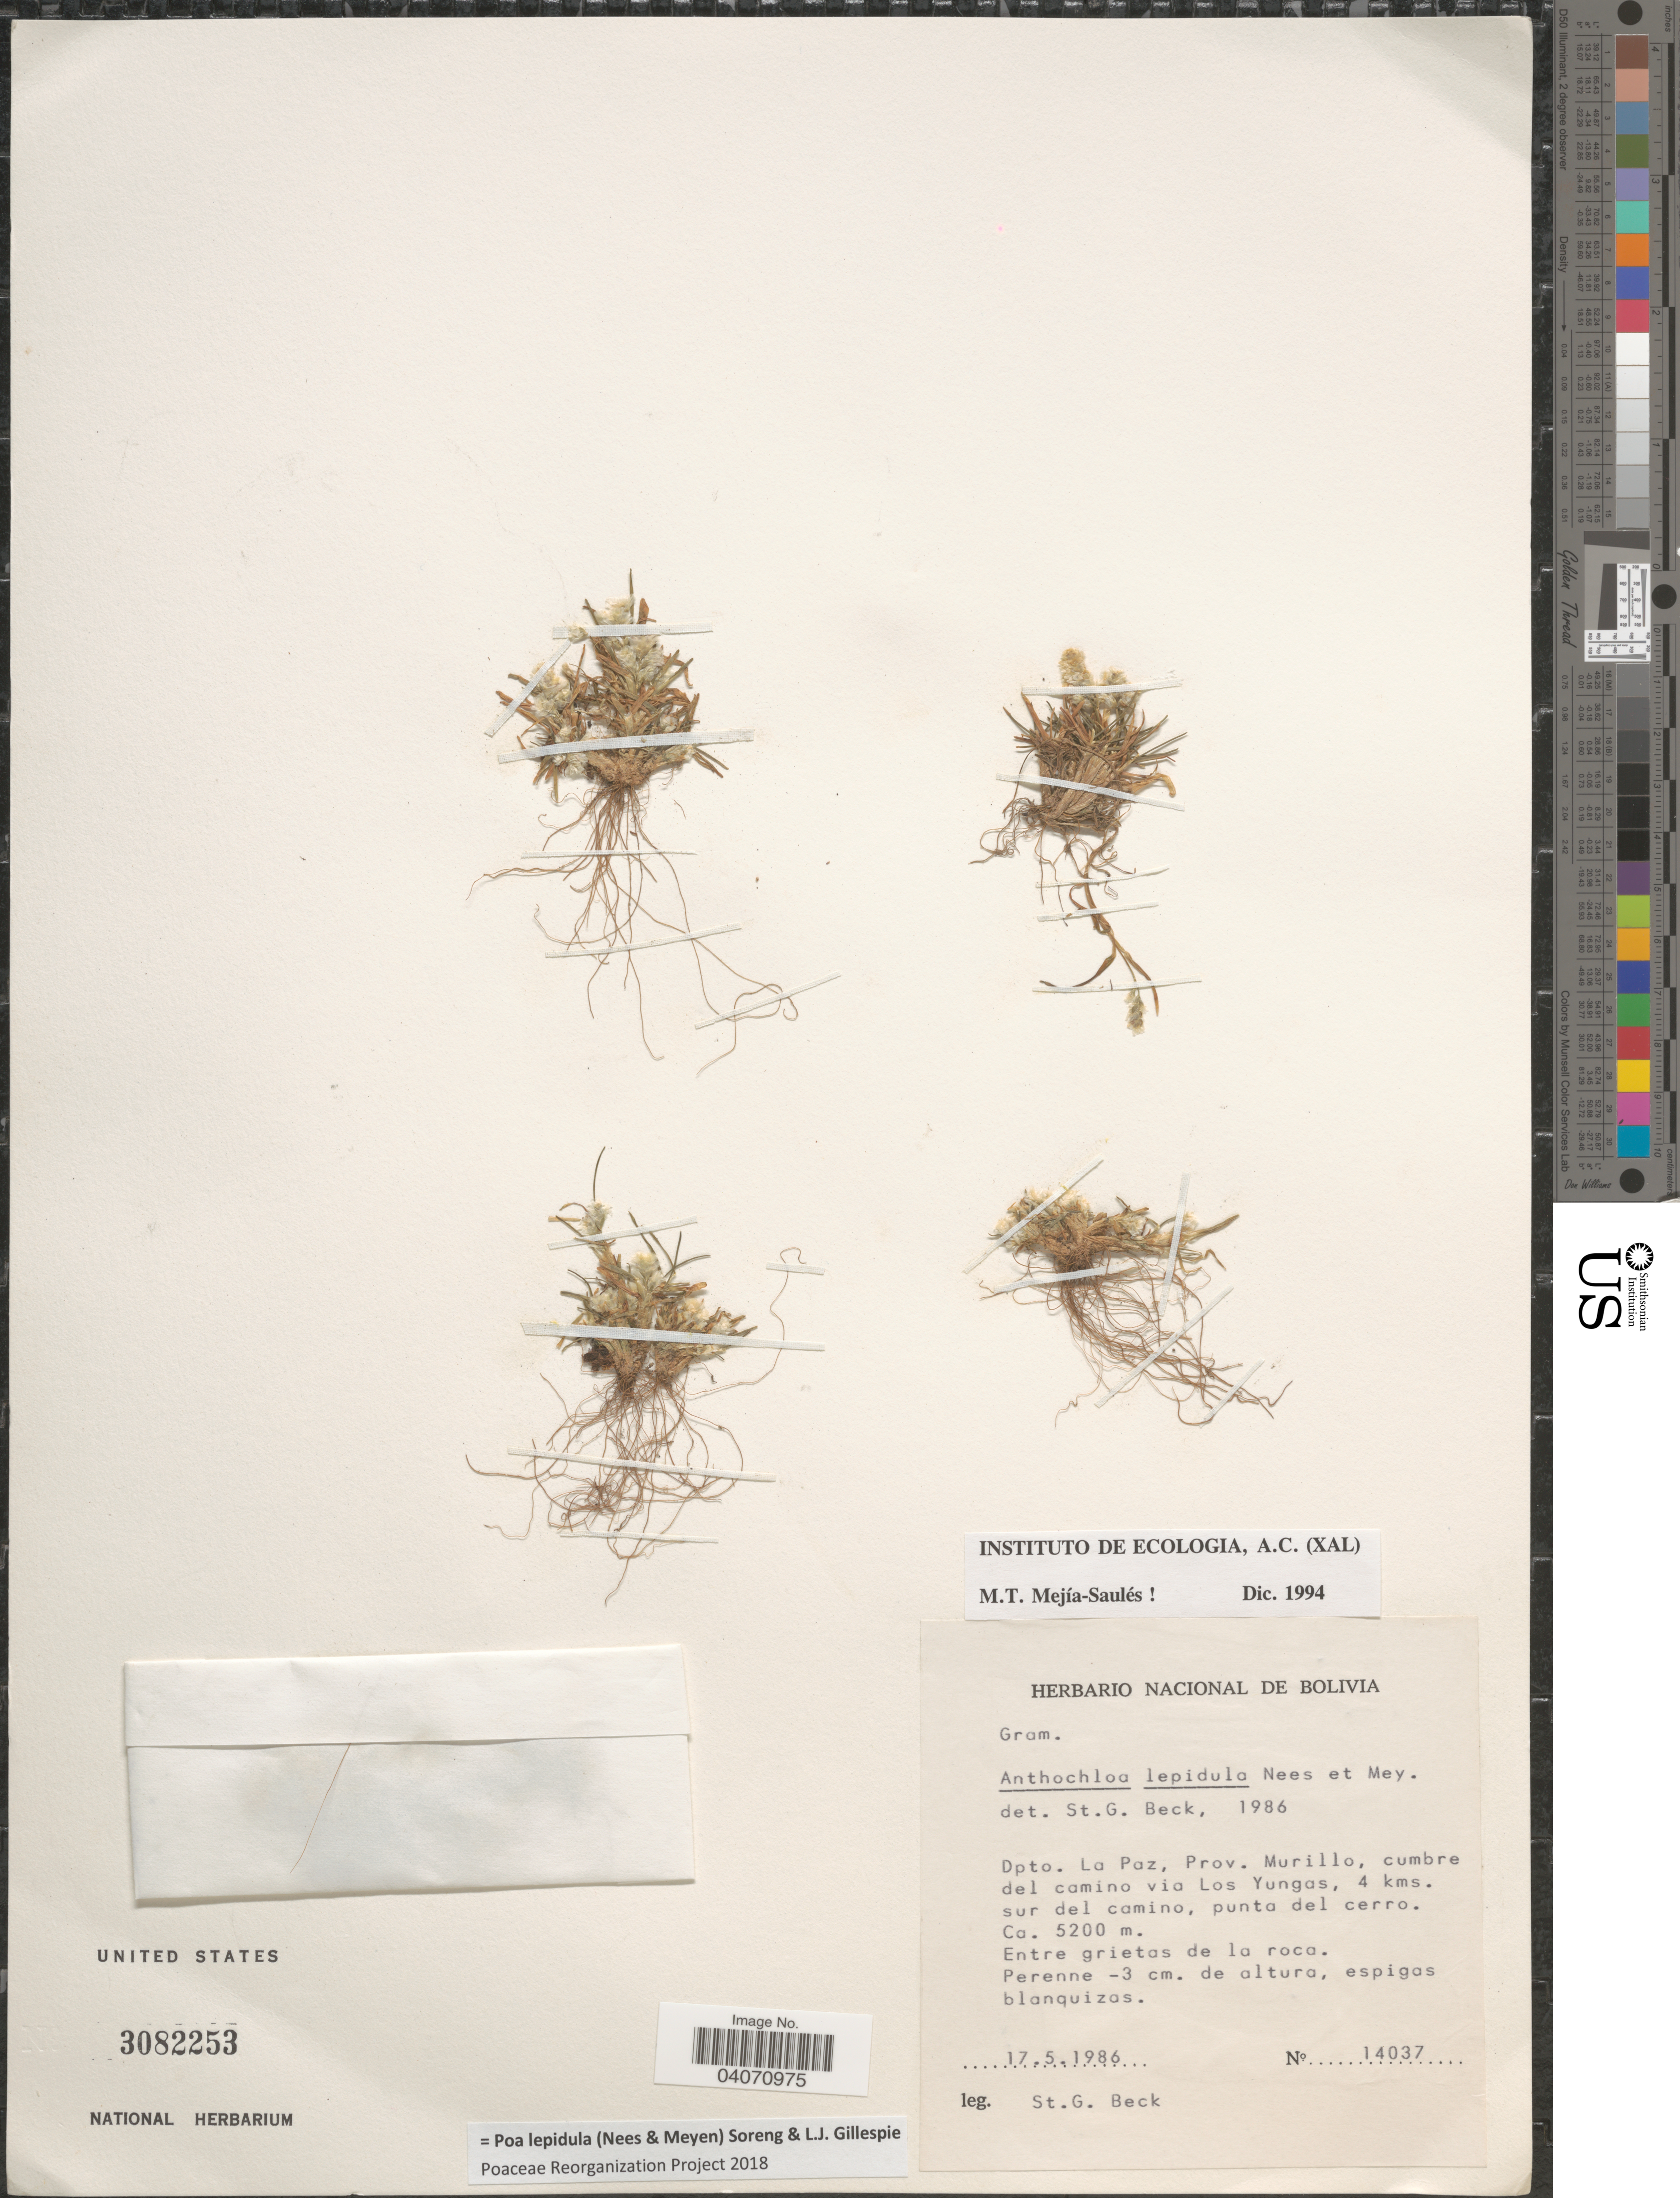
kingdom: Plantae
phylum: Tracheophyta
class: Liliopsida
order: Poales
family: Poaceae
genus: Poa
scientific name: Poa lepidula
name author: (Nees & Meyen) Soreng & L.J. Gillespie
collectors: S. G. Beck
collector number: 14037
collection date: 1986-05-17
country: Bolivia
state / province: La Paz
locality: Depto. La Paz. Prov. Murillo, cumbre del camino via Los Yungas, 4 kms. sur del camino, punta del cerro. Entre grietas de la roca.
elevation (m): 5200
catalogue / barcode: US 3082253